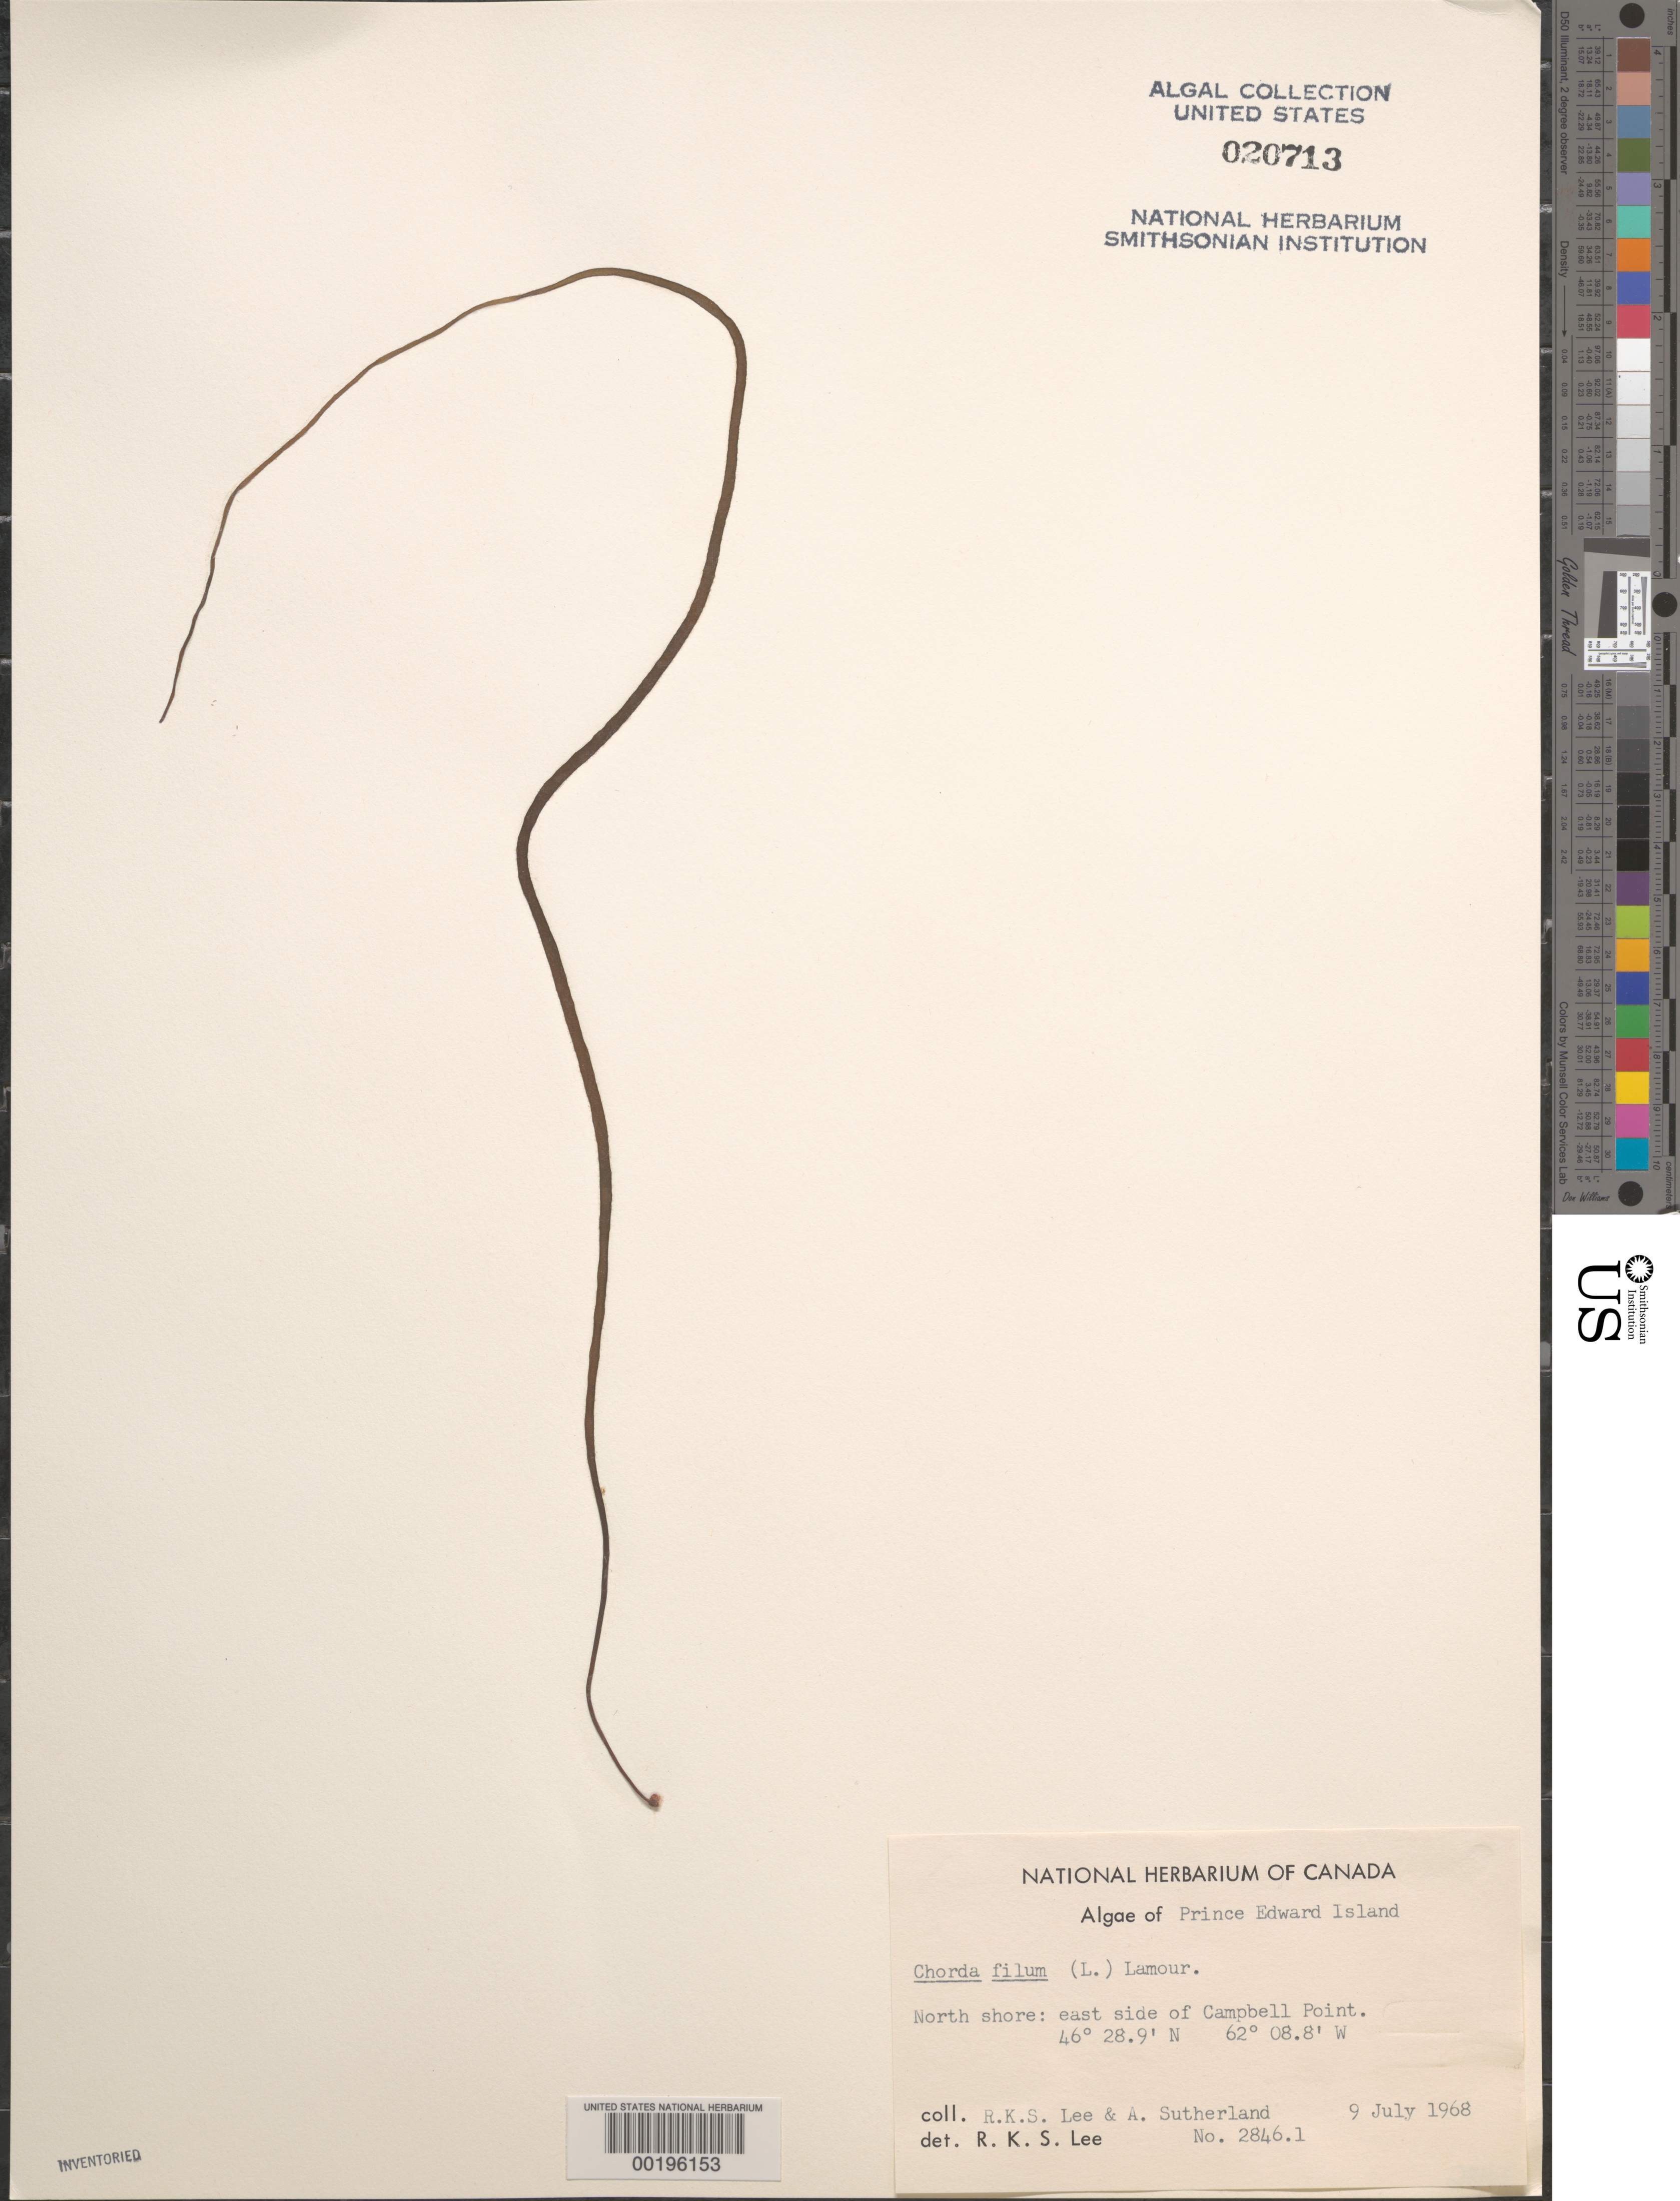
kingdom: Chromista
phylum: Ochrophyta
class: Phaeophyceae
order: Laminariales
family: Chordaceae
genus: Chorda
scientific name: Chorda filum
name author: (L.) Stackh.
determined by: Lee, R. K. S.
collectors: R. Lee & A. Sutherland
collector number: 2846.1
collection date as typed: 09 Jul 1968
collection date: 1968-07-09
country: Canada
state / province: Prince Edward Island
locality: Campbell point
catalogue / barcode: US 20713